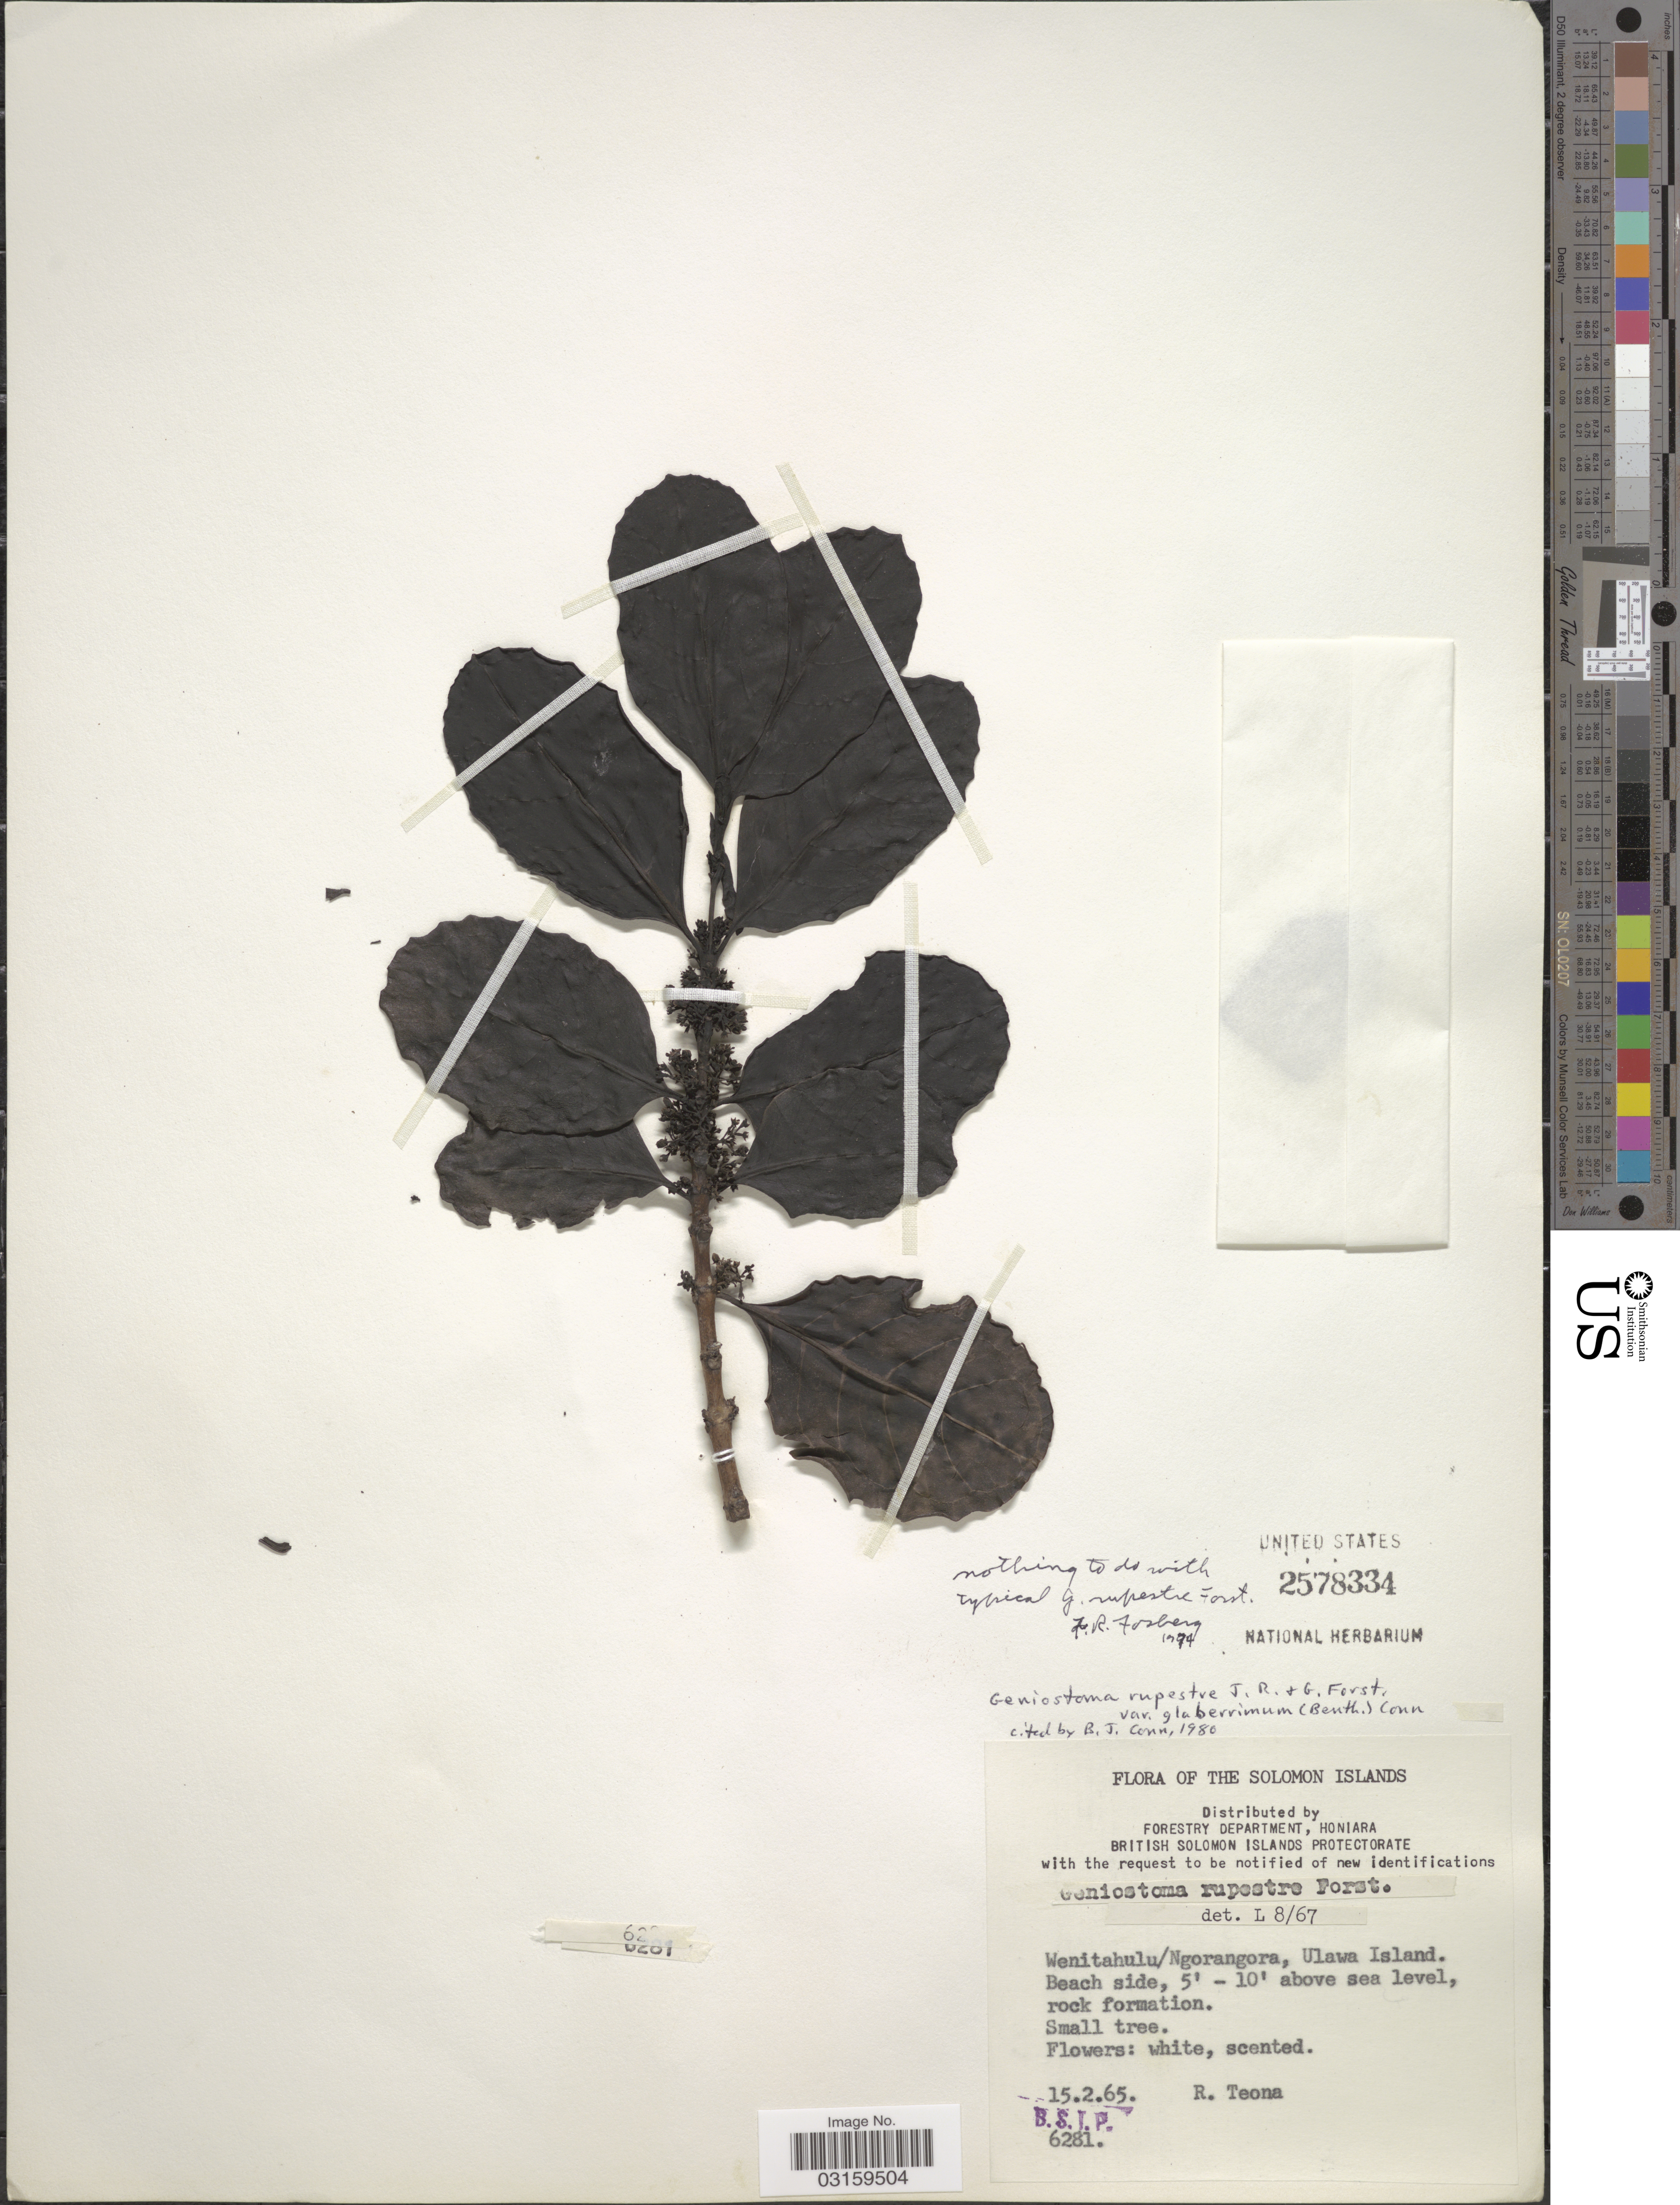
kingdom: Plantae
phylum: Tracheophyta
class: Magnoliopsida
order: Gentianales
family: Loganiaceae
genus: Geniostoma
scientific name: Geniostoma rupestre var. glaberrimum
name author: J.R. Forst. & G. Forst.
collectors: R. Teona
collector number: BSIP6281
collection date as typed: Transcribed d/m/y: 15/2/65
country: Solomon Islands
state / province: Solomon Islands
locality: Wenitahulu/Ngorangora, Ulawa Island.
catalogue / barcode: US 2578334